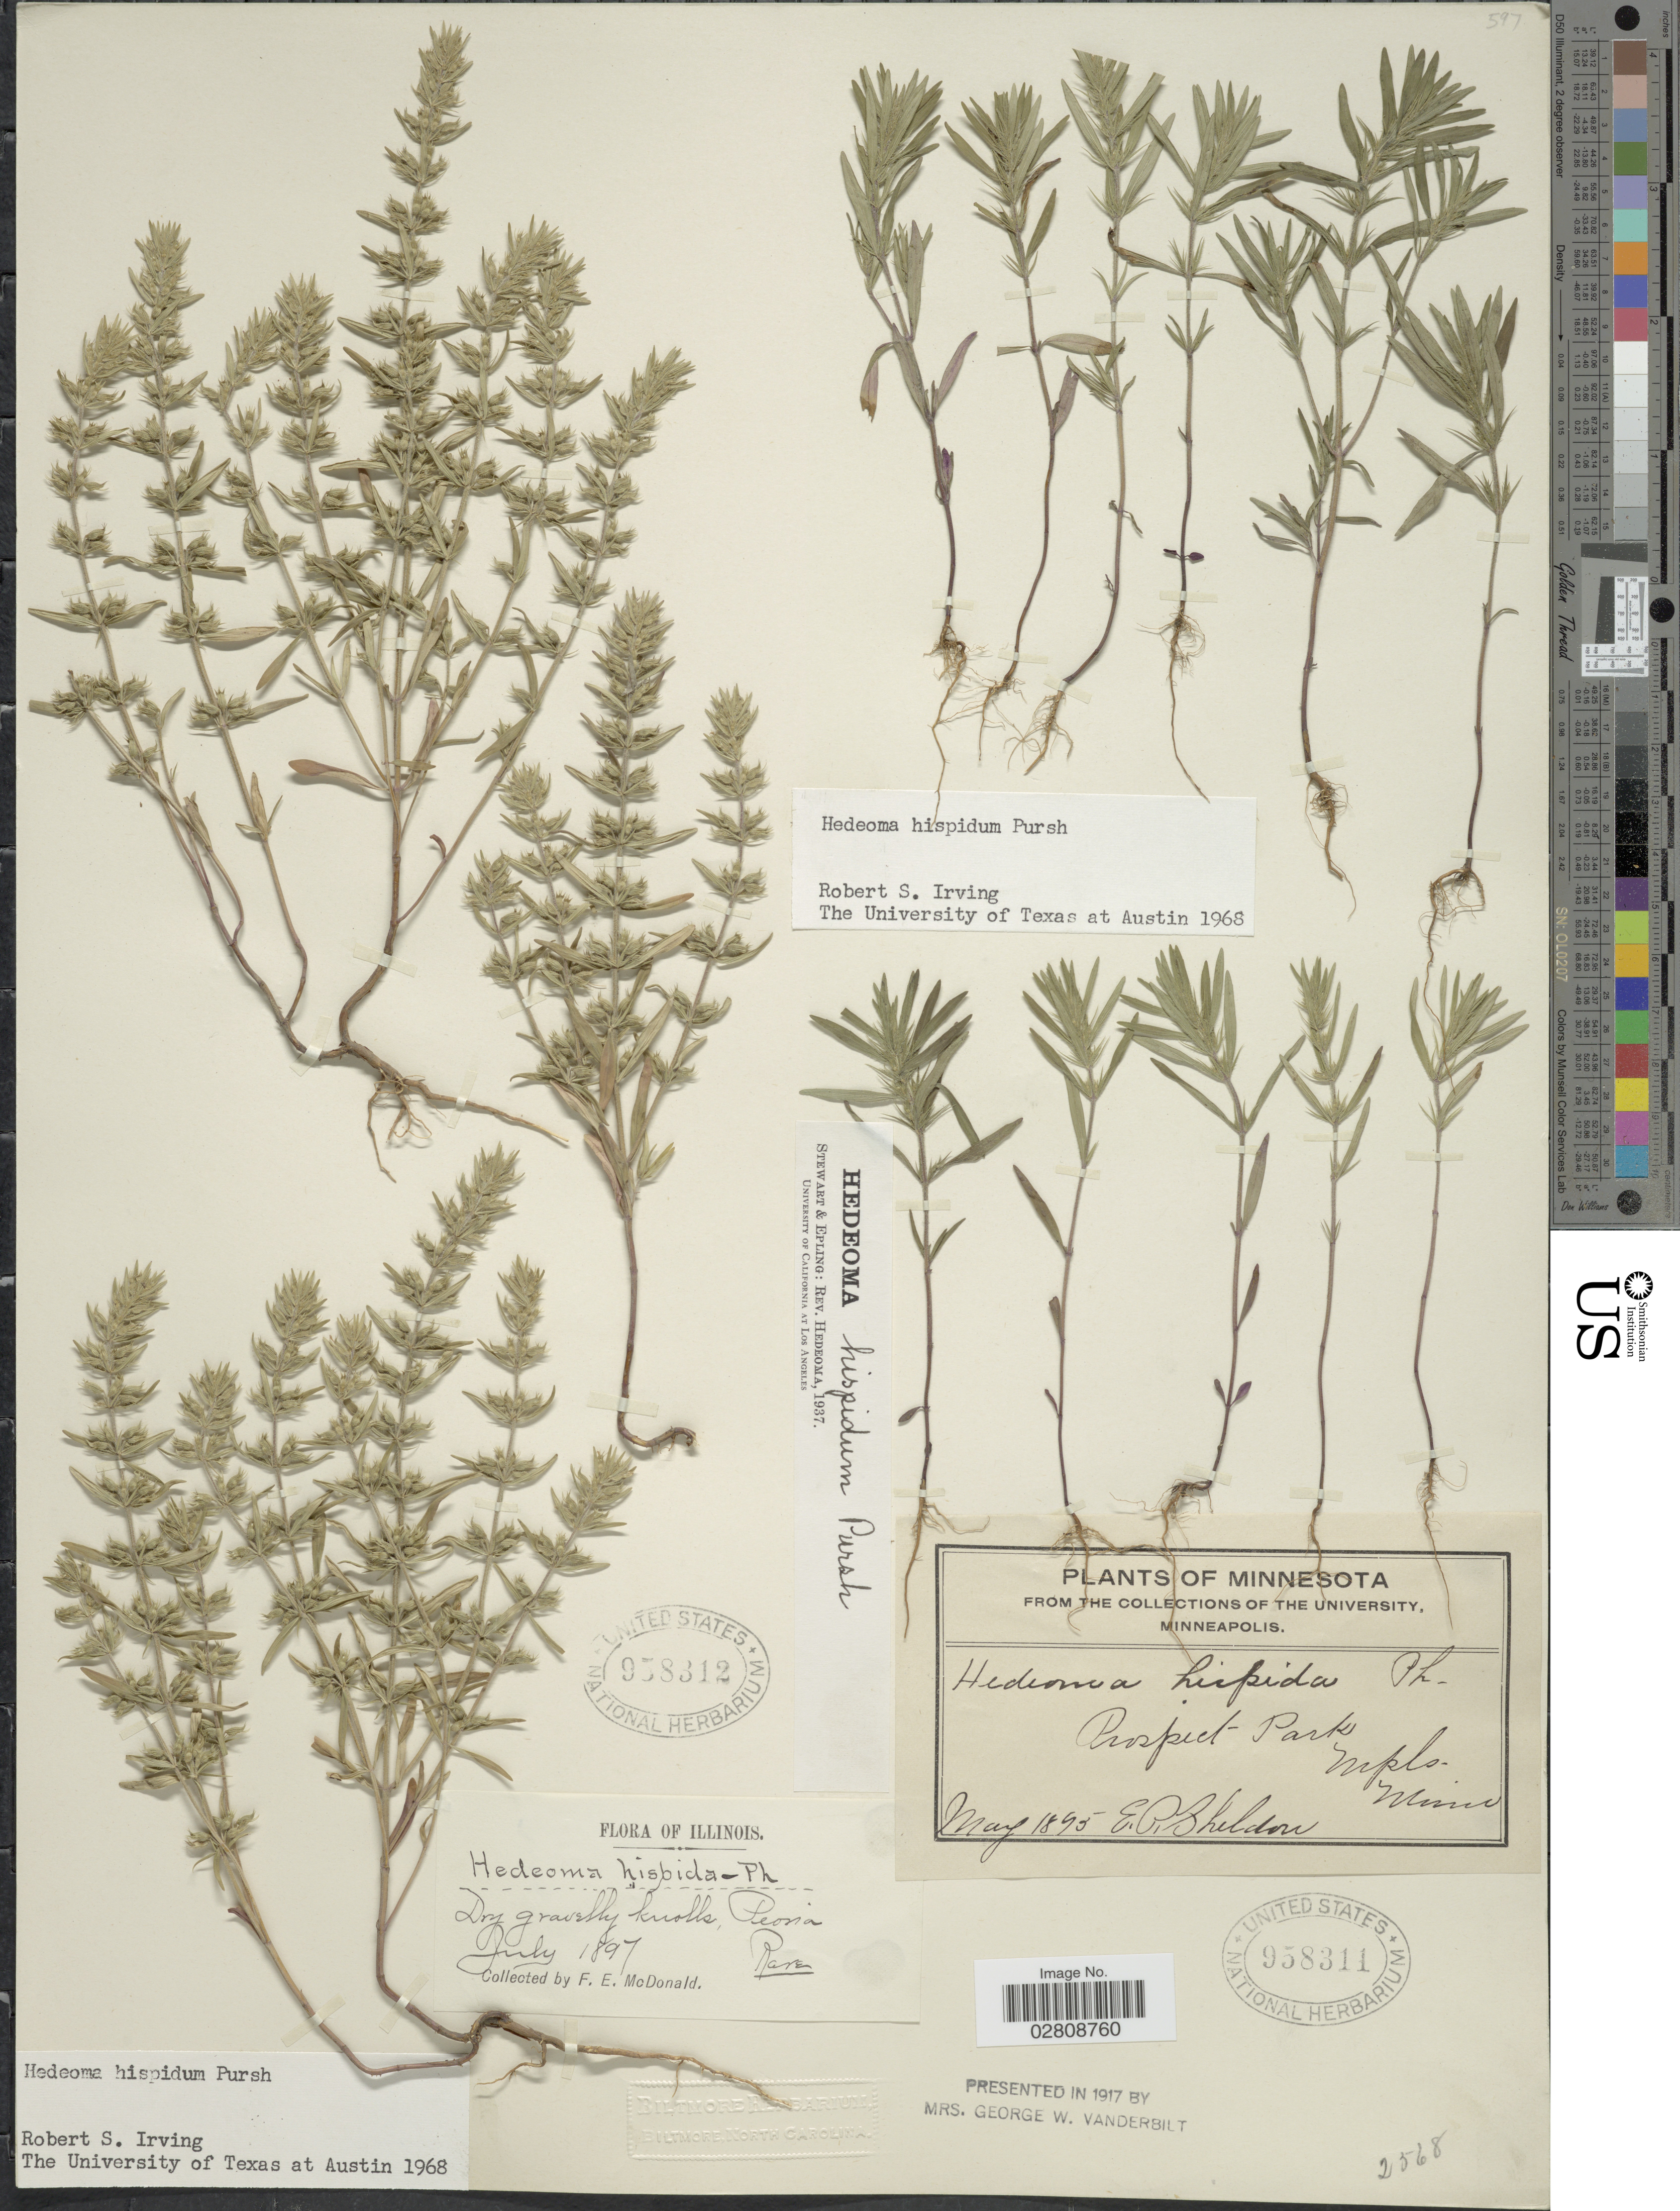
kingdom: Plantae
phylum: Tracheophyta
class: Magnoliopsida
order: Lamiales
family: Lamiaceae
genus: Hedeoma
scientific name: Hedeoma hispida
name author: Pursh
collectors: F. E. McDonald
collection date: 1897-07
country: United States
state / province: Illinois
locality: Peoria.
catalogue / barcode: US 958312-2